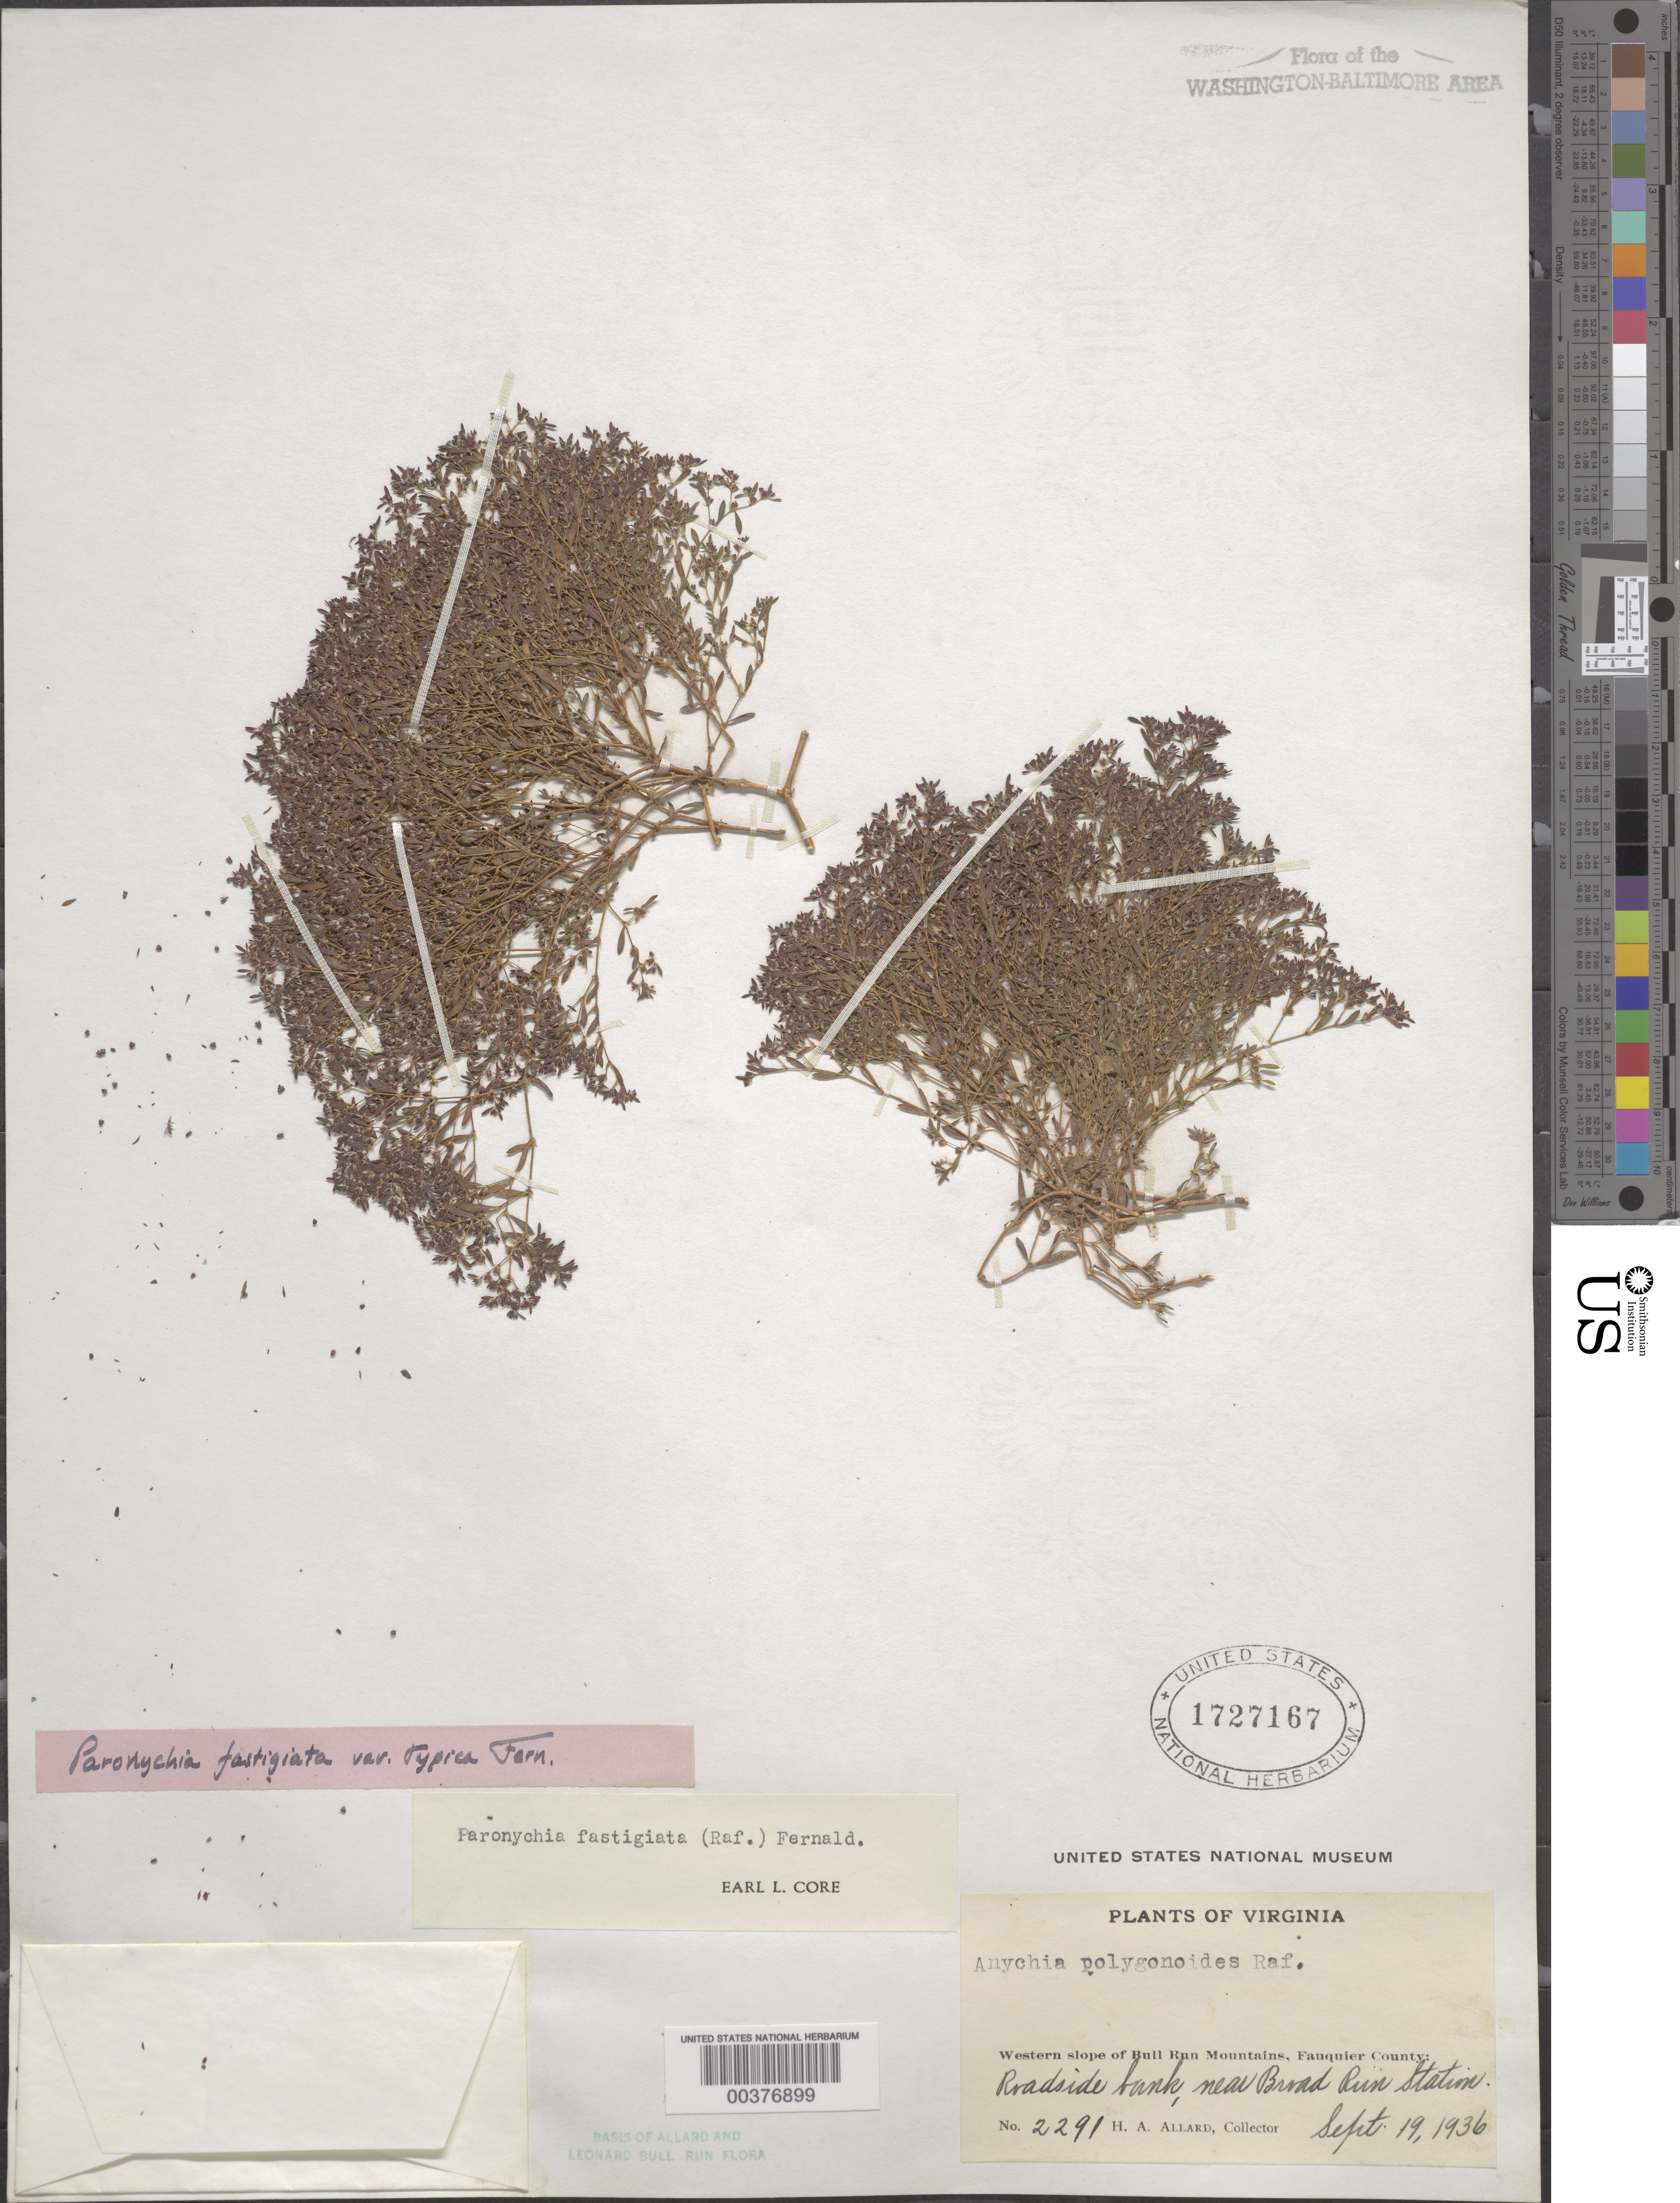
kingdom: Plantae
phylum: Tracheophyta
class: Magnoliopsida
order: Caryophyllales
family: Caryophyllaceae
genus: Paronychia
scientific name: Paronychia fastigiata var. typica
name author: Fernald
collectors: H. A. Allard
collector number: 2291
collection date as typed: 19 Sep 1936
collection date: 1936-09-19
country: United States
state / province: Virginia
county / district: Fauquier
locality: Broad Run Station vicinity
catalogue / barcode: US 1727167